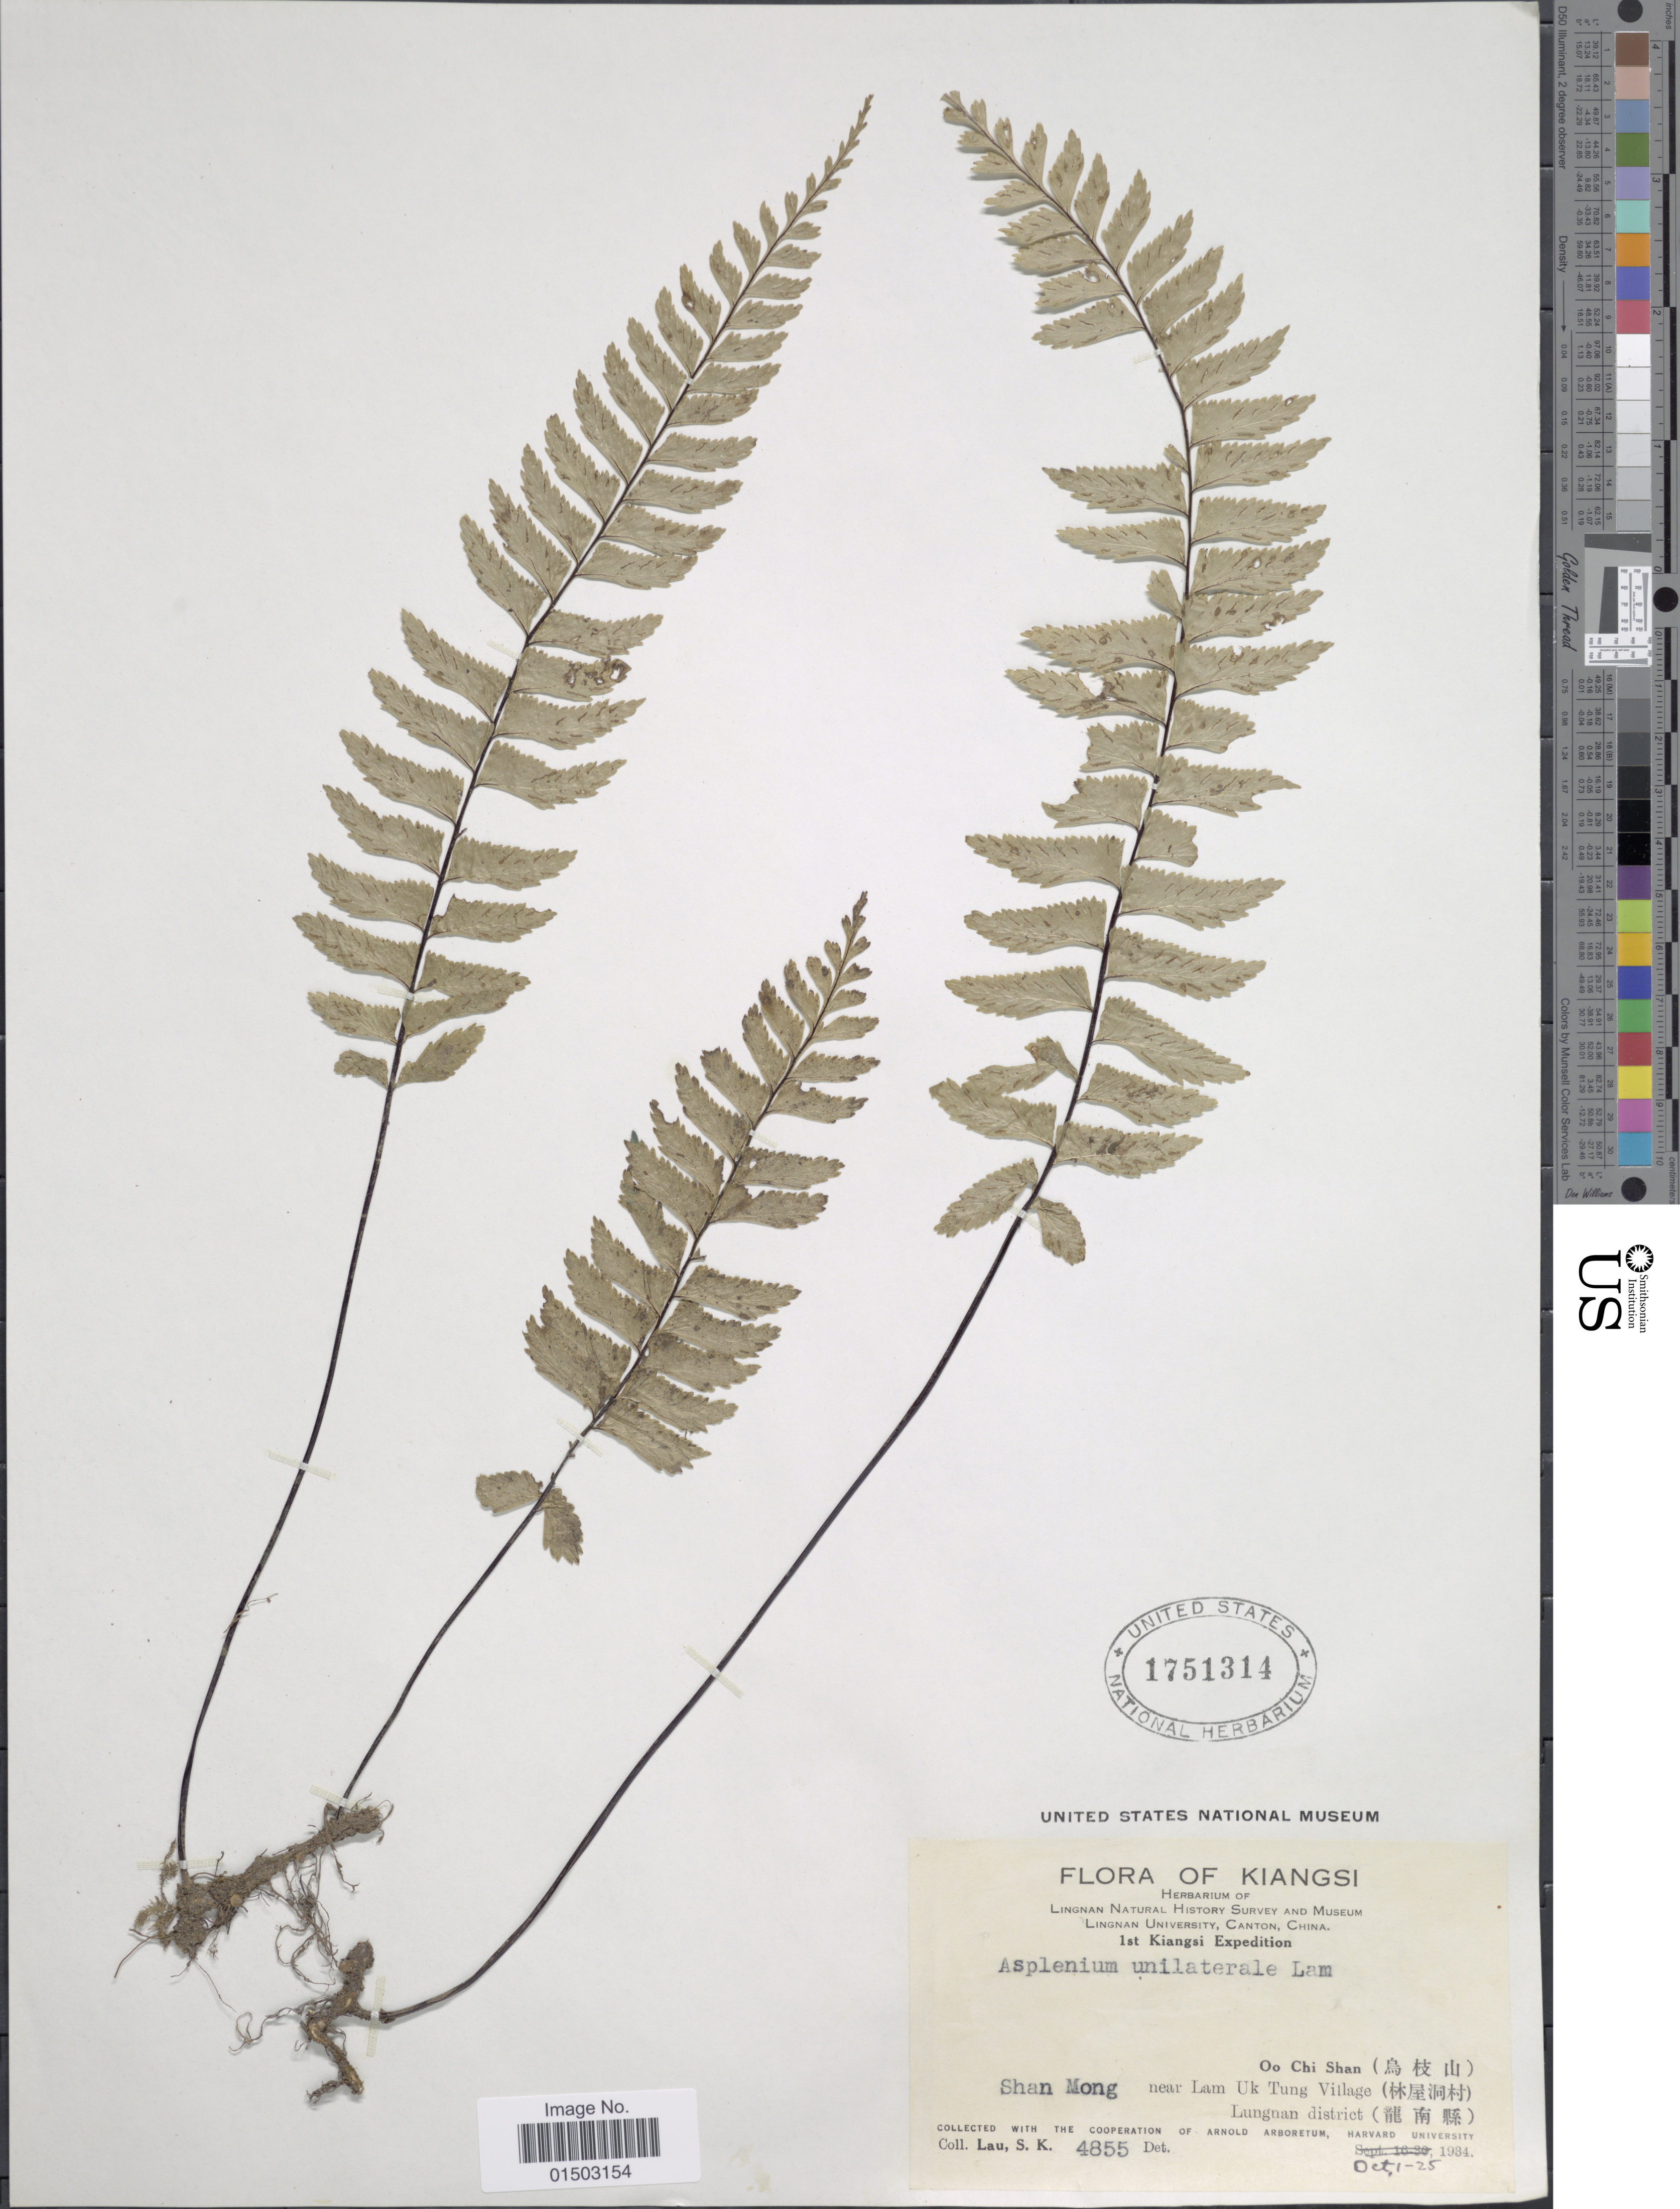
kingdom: Plantae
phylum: Tracheophyta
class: Polypodiopsida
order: Polypodiales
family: Aspleniaceae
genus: Hymenasplenium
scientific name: Hymenasplenium unilaterale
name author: (Lam.) Hayata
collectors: S. K. Lau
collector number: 4855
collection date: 1934-10-01/1934-10-25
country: China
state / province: Jiangxi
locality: Kiangsi. Shan Mong, Oo Chi Shan (X) near Lam Uk Tung. Village (X), Lunguan district (X)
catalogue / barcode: US 1751314